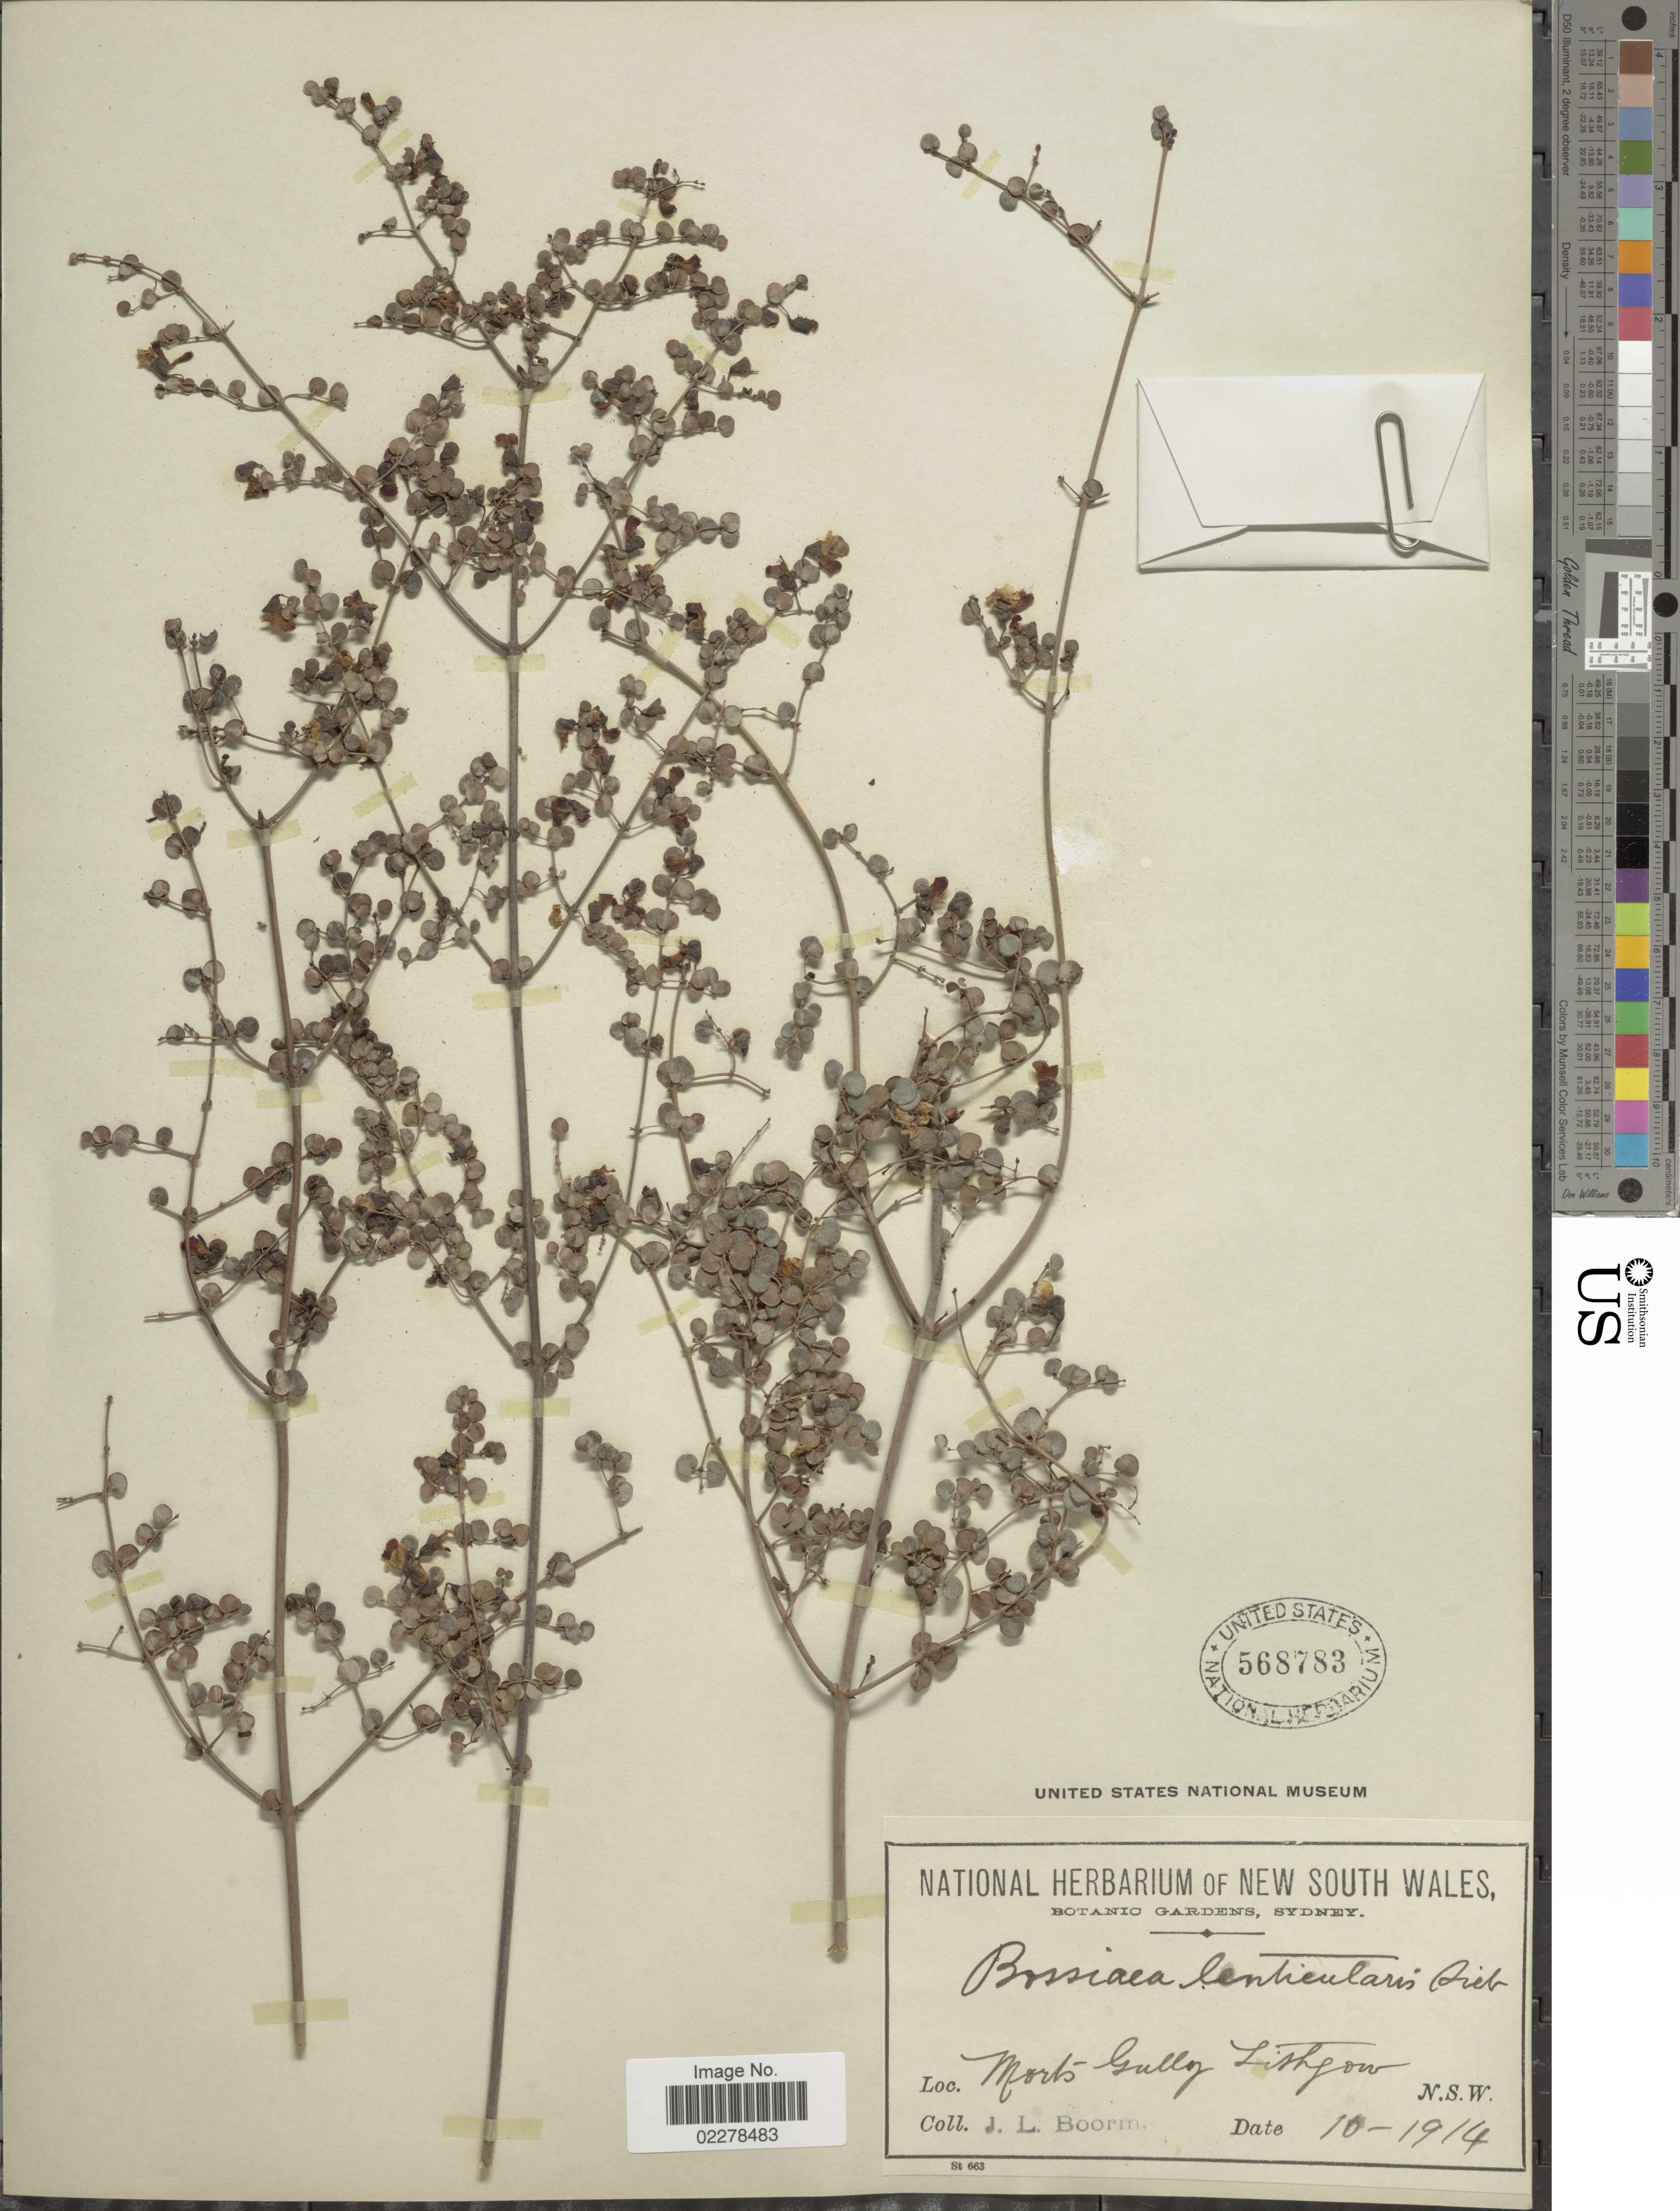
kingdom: Plantae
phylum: Tracheophyta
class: Magnoliopsida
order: Fabales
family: Fabaceae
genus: Bossiaea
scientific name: Bossiaea lenticularis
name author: DC.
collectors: J. Boorman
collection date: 1914-10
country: Australia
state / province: New South Wales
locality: Morts Gully Lithgow. N.S.W.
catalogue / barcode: US 568783